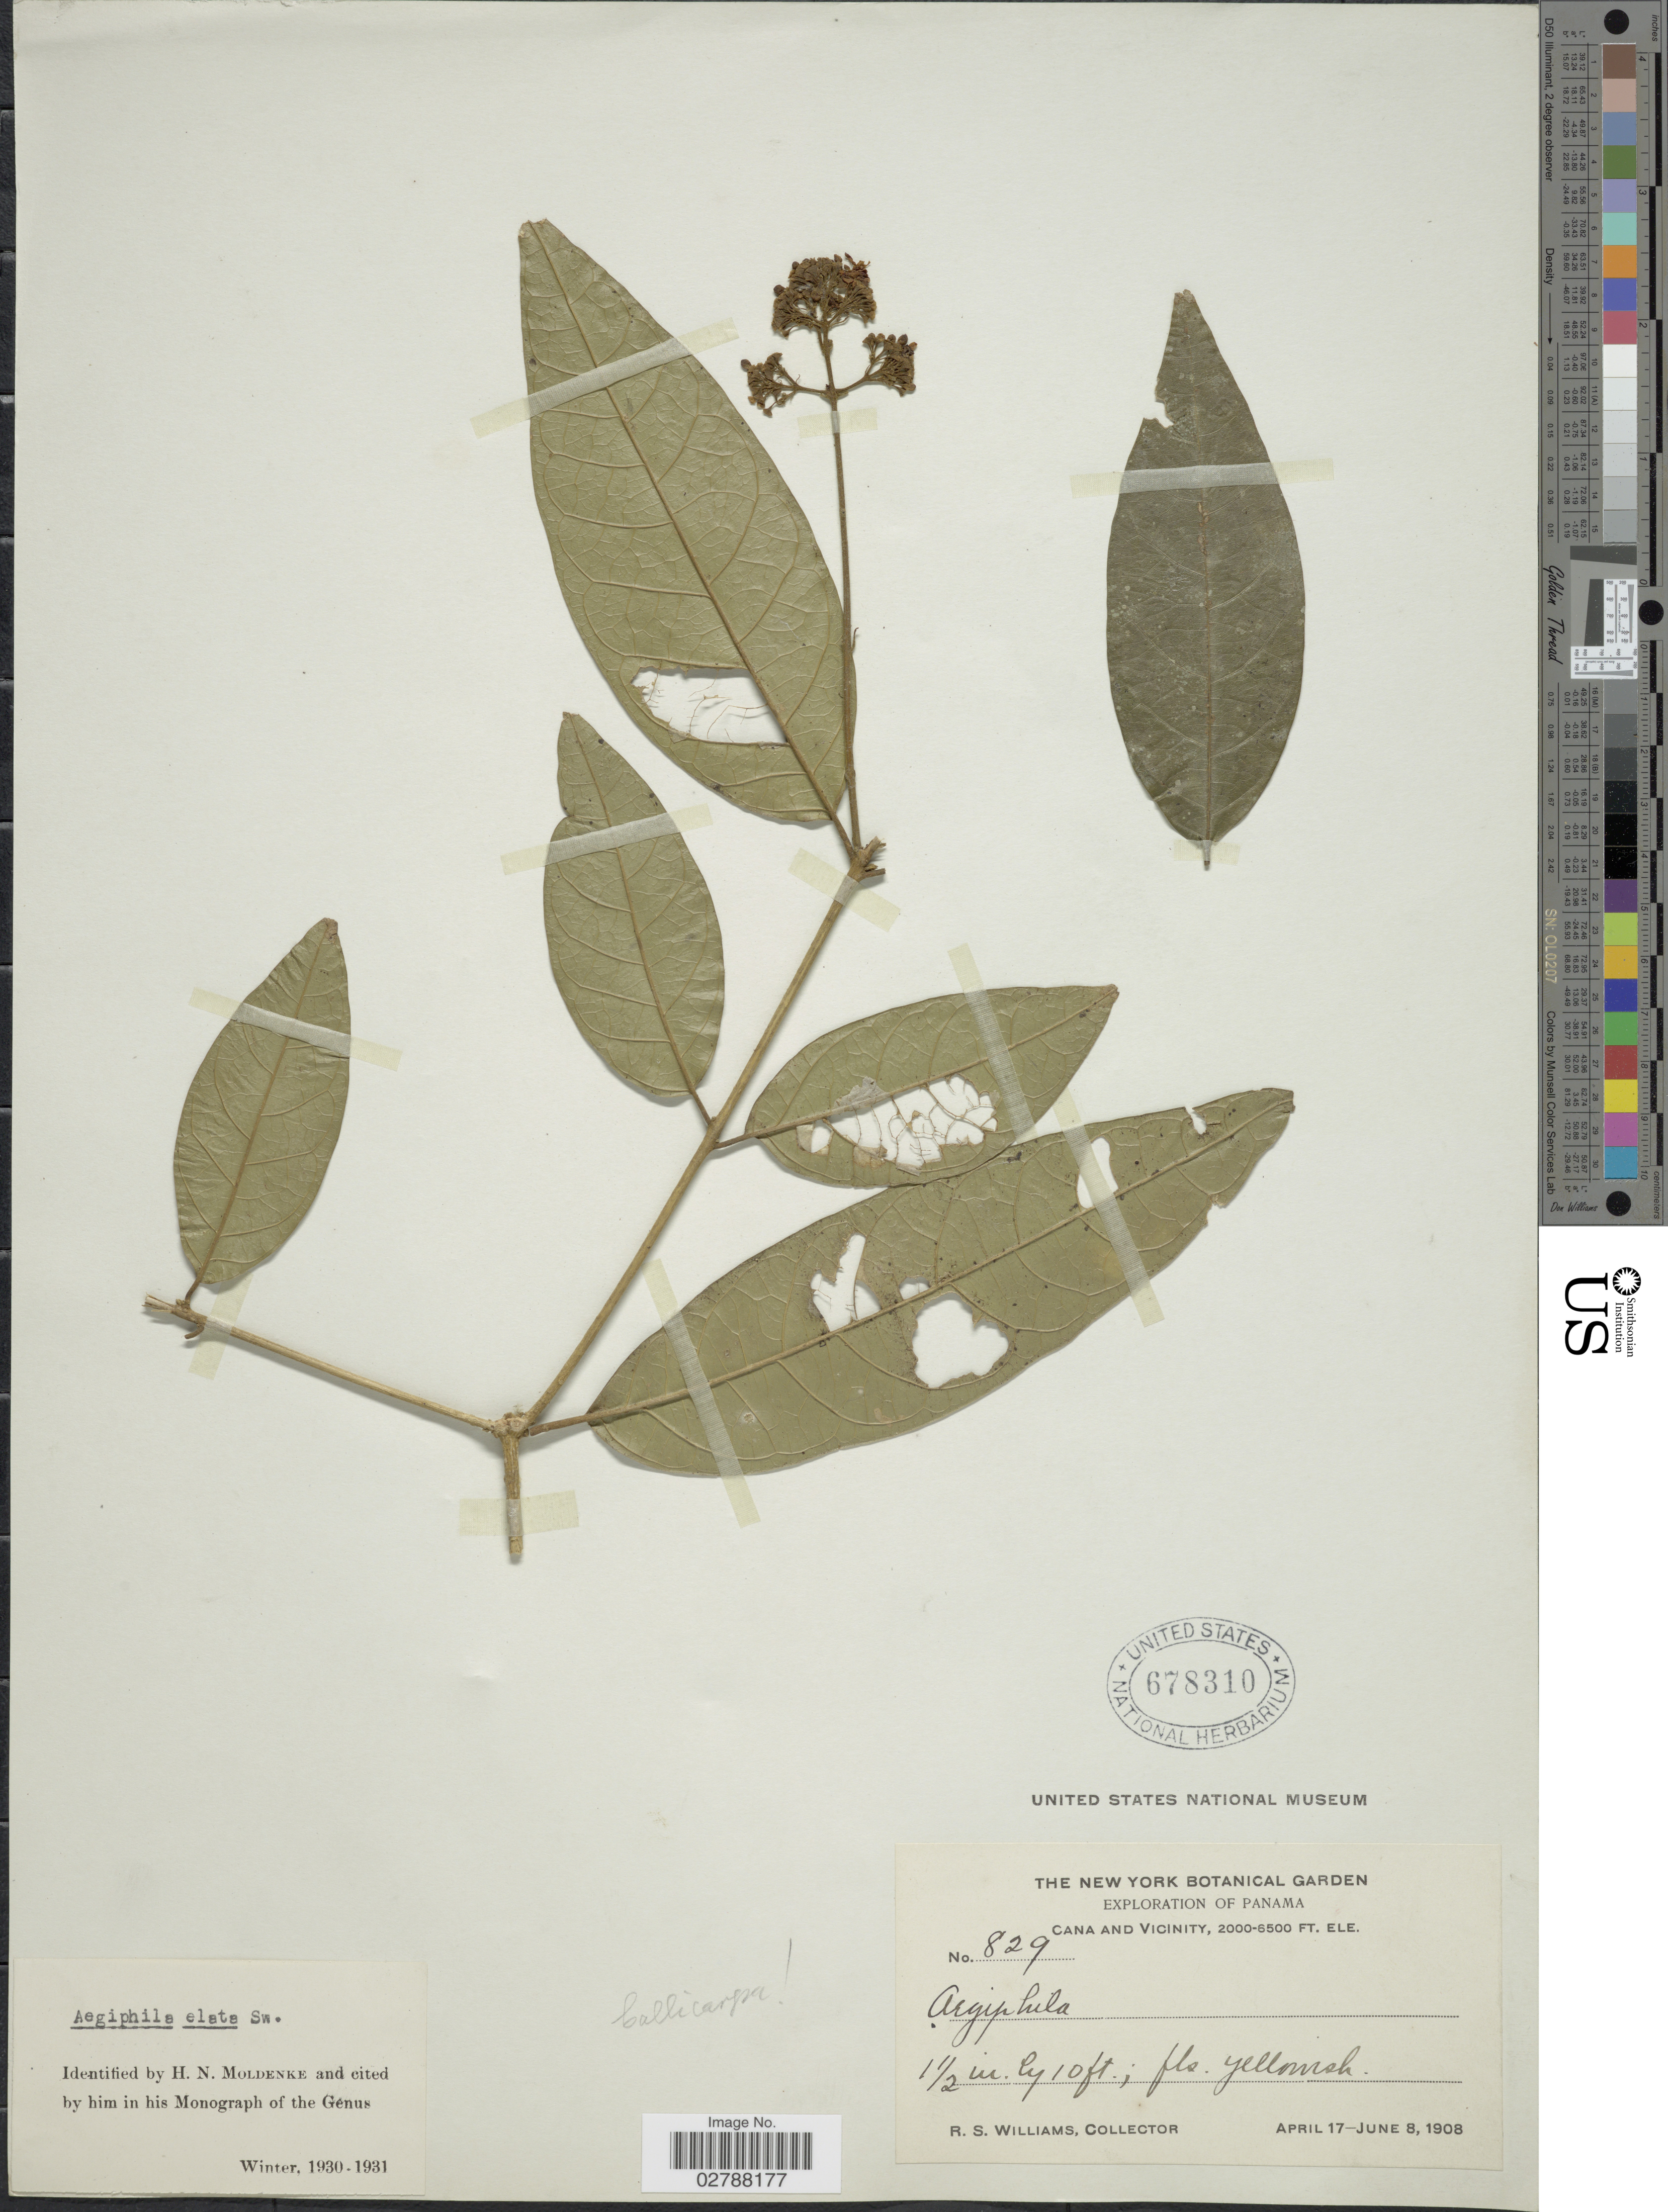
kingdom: Plantae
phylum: Tracheophyta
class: Magnoliopsida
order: Lamiales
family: Lamiaceae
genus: Aegiphila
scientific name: Aegiphila elata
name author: Sw.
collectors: R. S. Williams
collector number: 829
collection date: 1908-04-17/1908-06-08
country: Panama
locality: Cana and vicinity.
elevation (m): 610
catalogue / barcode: US 678310